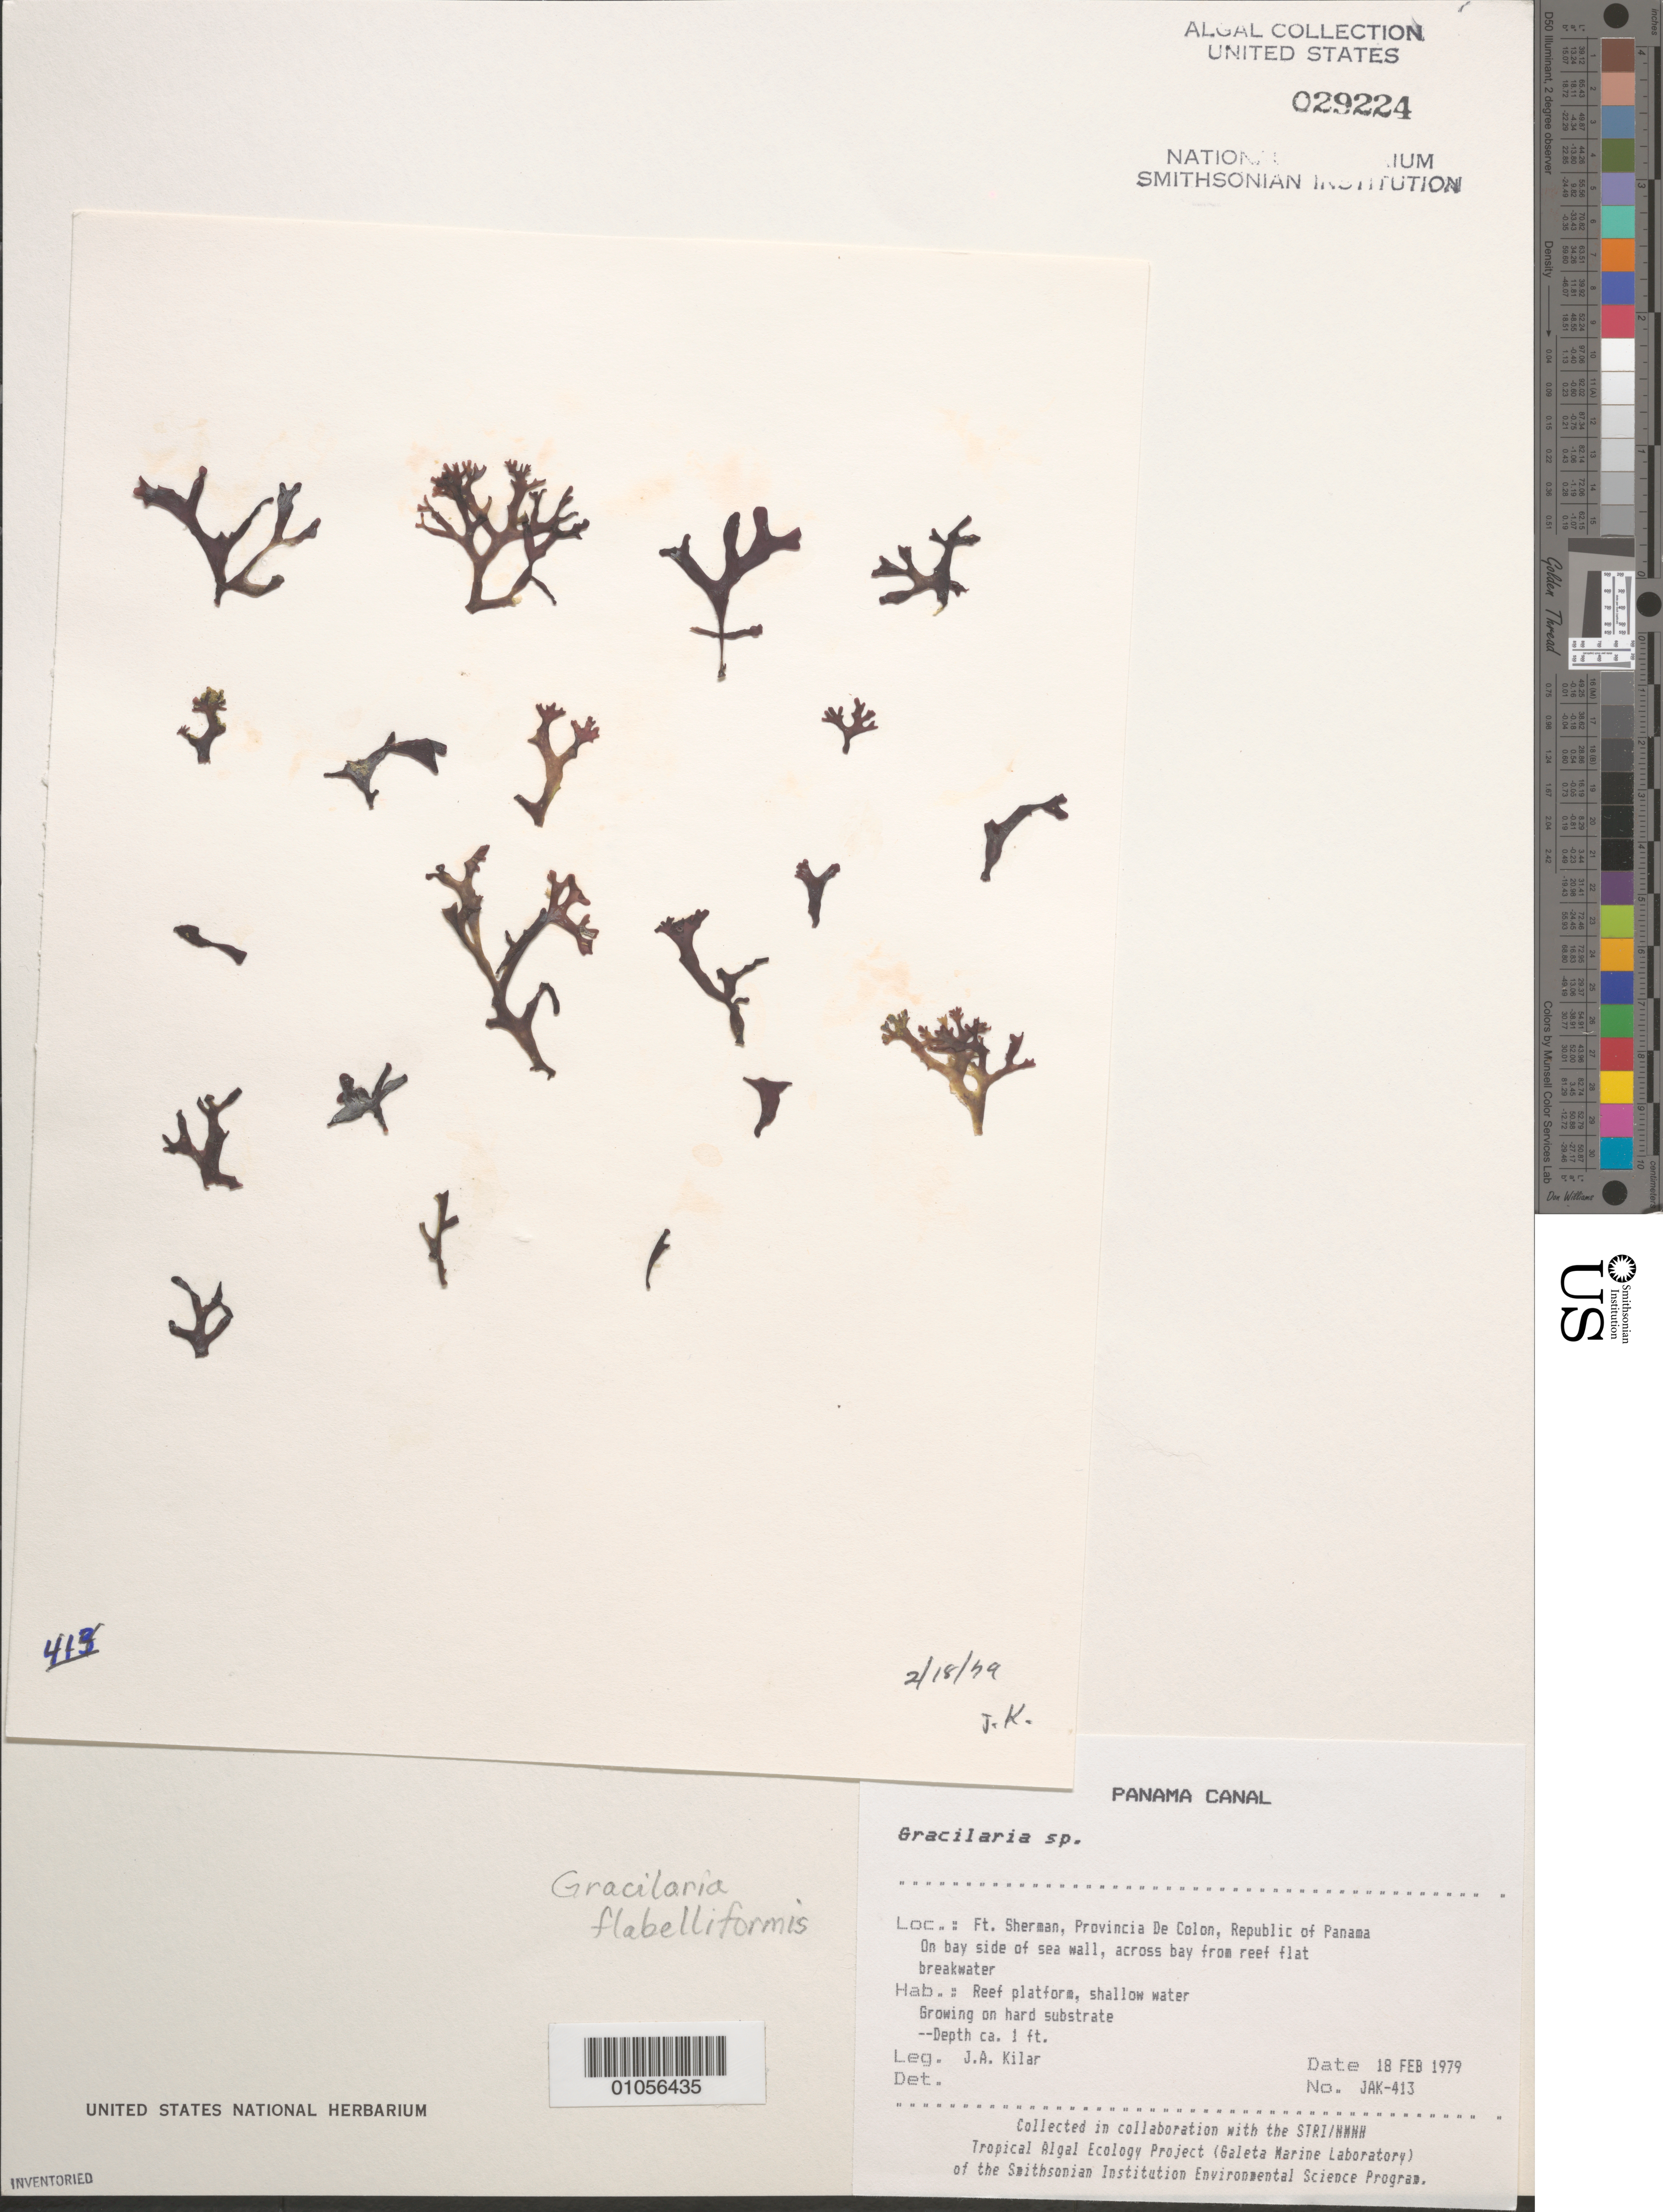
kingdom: Plantae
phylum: Rhodophyta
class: Florideophyceae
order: Gracilariales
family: Gracilariaceae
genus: Gracilaria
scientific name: Gracilaria flabelliformis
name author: (P. Crouan & H. Crouan) Fredericq & Gurgel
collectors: J. A. Kilar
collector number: JAK-413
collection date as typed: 18 Feb 1979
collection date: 1979-02-18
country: Panama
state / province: Colón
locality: Fort Sherman, Panama Canal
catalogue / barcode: US 29224